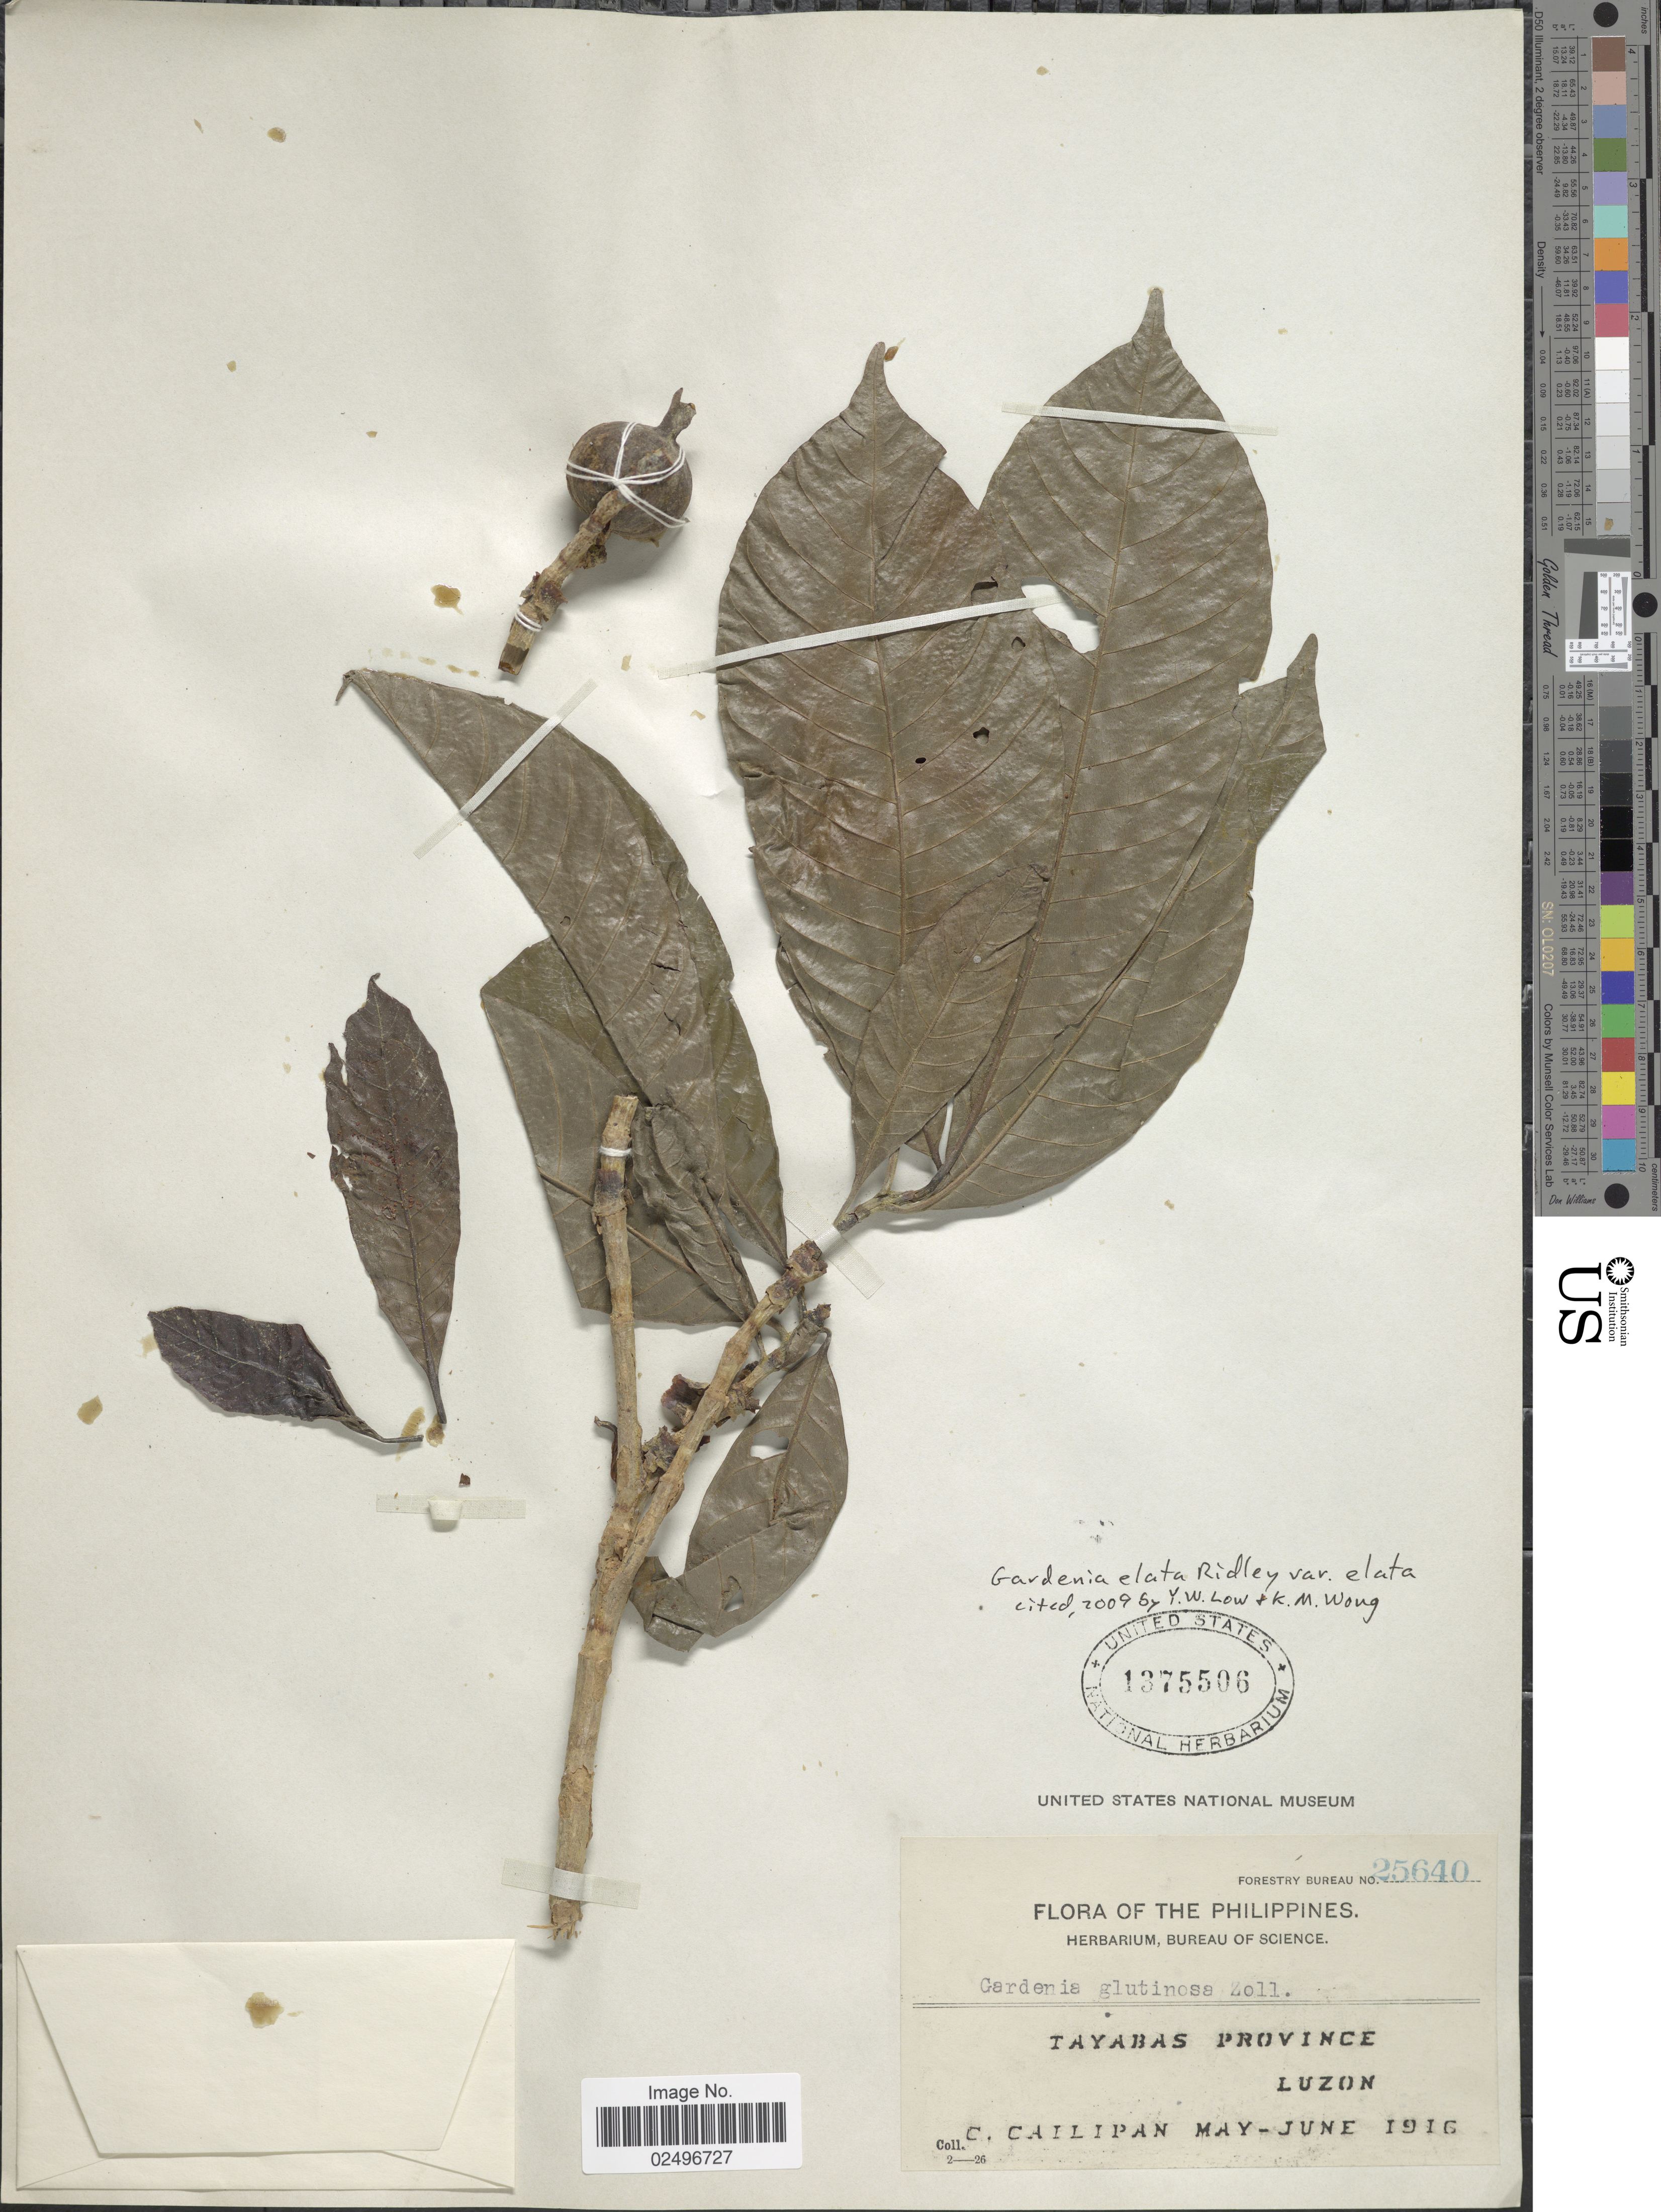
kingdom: Plantae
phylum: Tracheophyta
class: Magnoliopsida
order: Gentianales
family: Rubiaceae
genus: Gardenia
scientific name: Gardenia elata var. elata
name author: Ridl.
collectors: C. Cailipan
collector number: Forestry Bureau 25640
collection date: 1916-05/1916-06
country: Philippines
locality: Tayabas Province, Luzon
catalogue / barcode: US 1375506